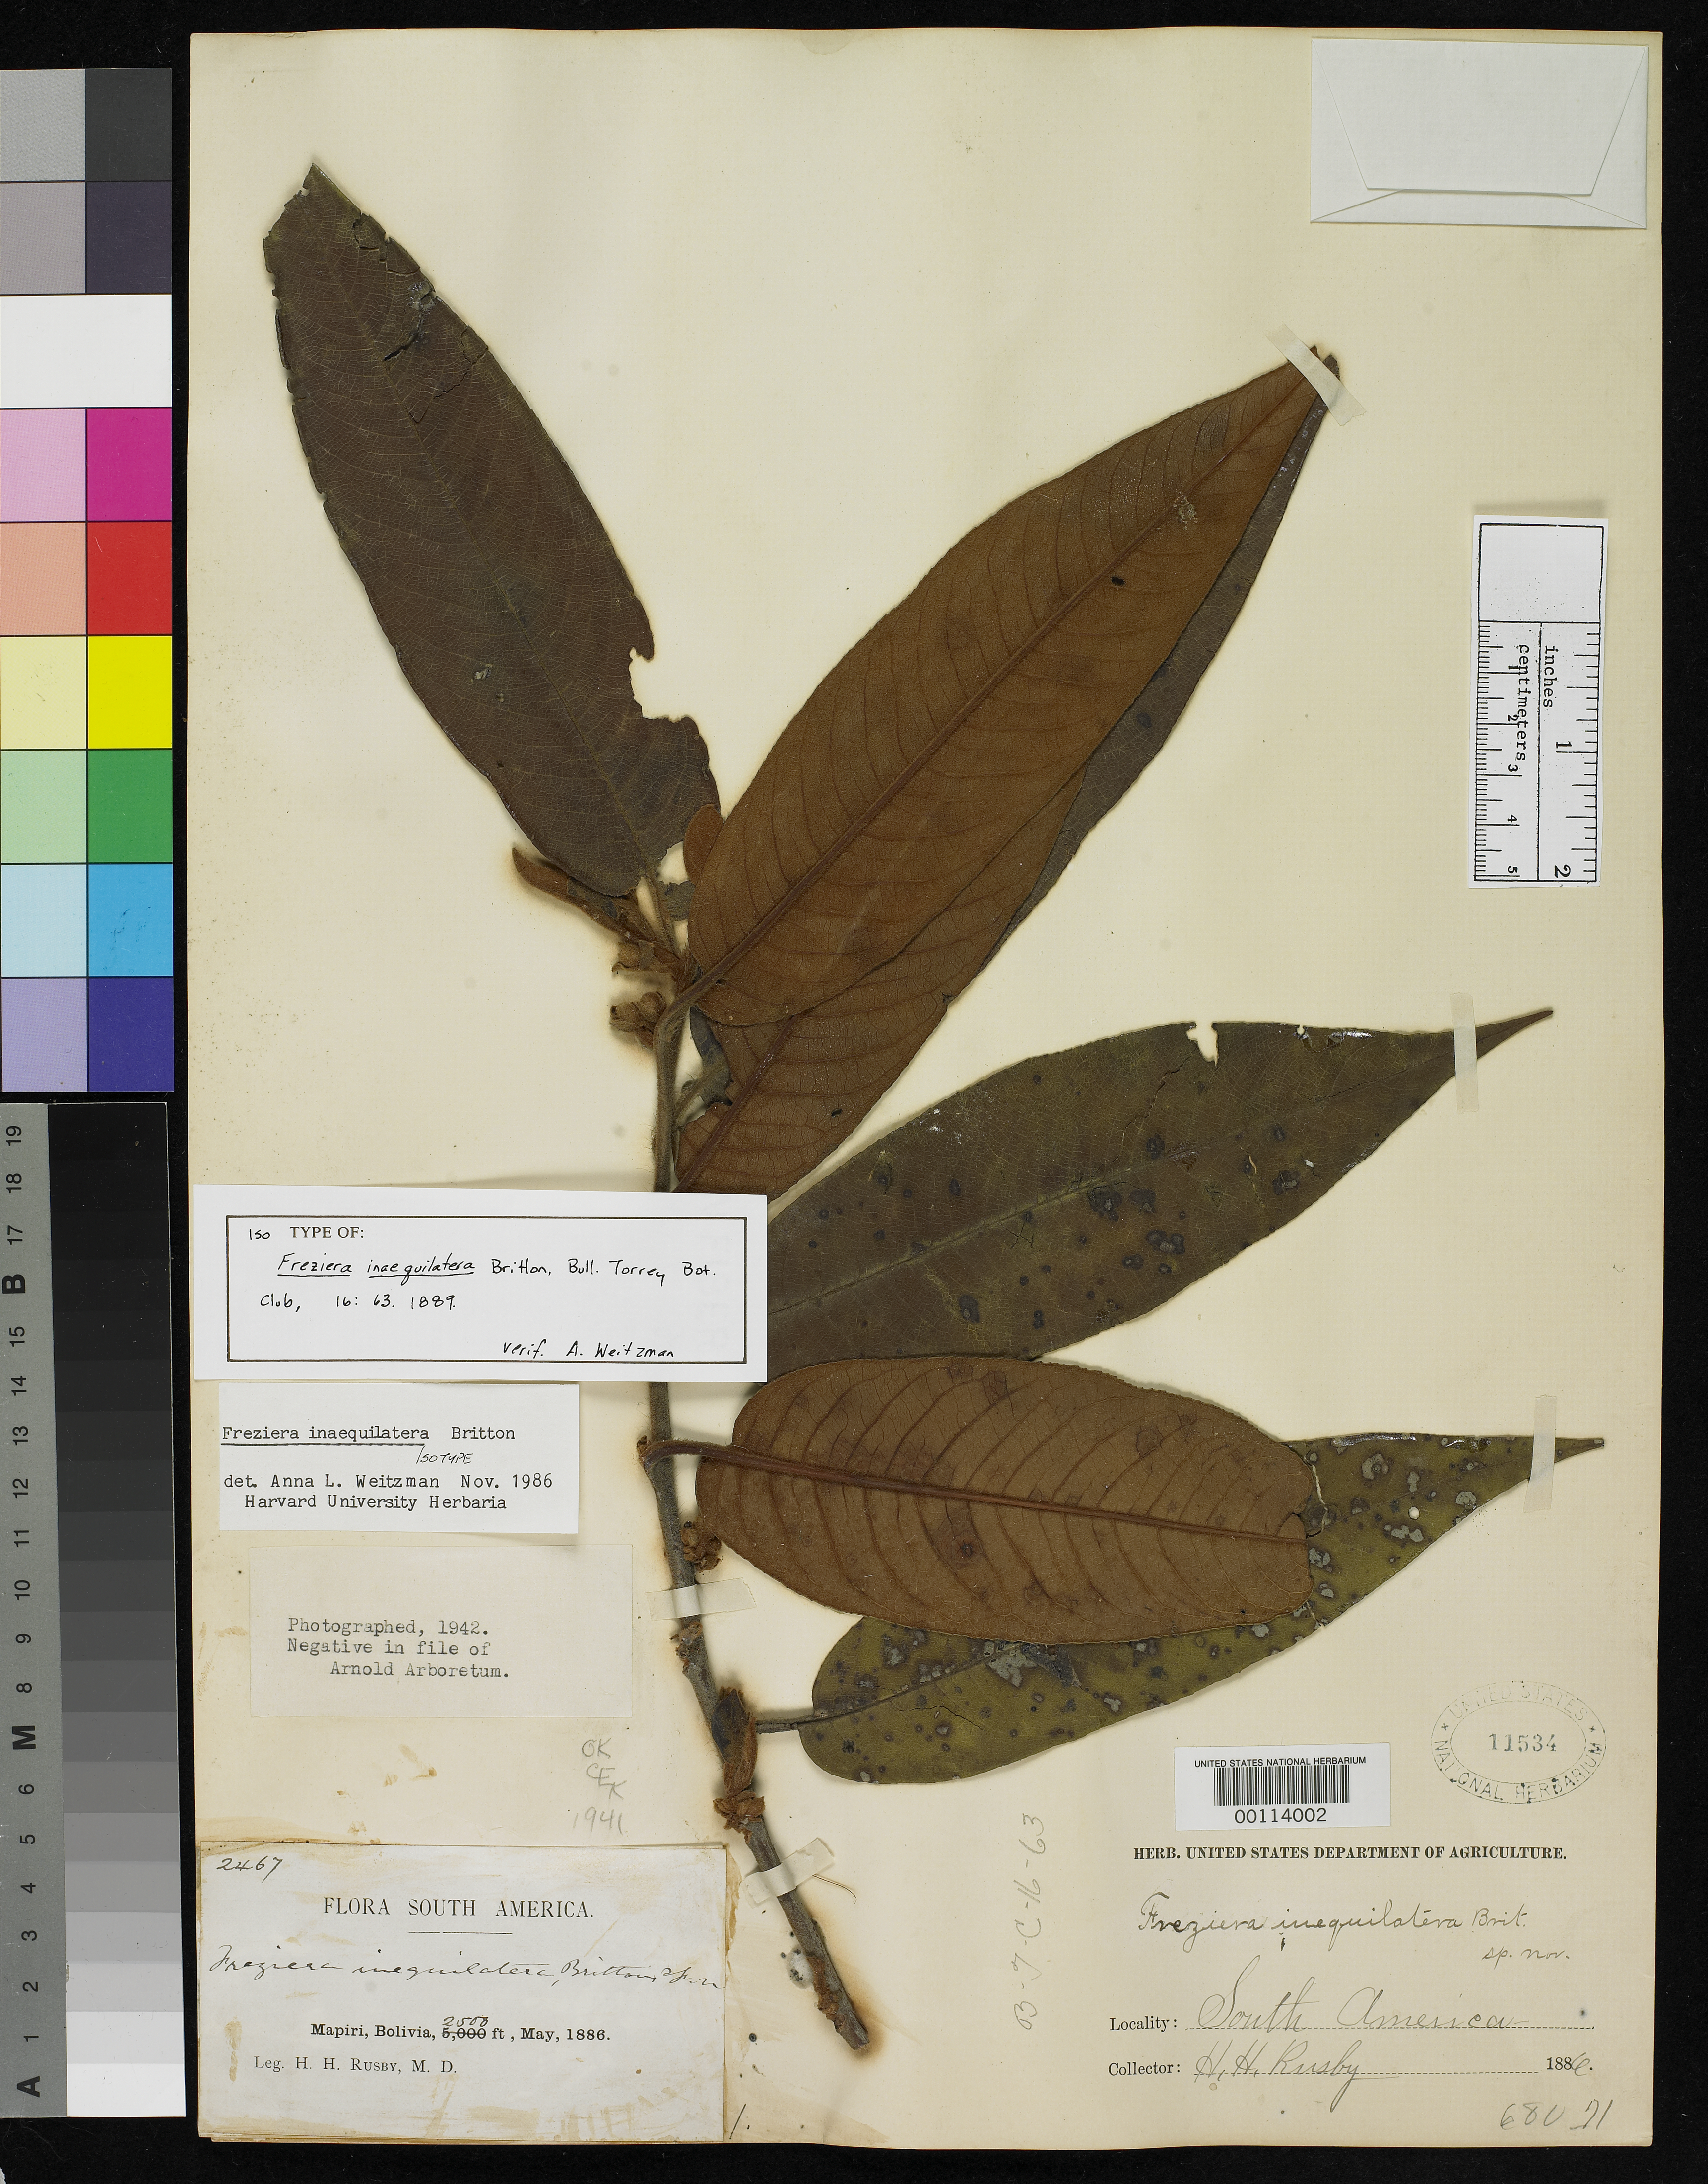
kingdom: Plantae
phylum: Tracheophyta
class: Magnoliopsida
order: Ericales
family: Pentaphylacaceae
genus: Freziera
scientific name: Freziera inaequilatera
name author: Britton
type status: Isotype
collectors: H. H. Rusby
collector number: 2467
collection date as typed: May 1886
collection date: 1886-05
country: Bolivia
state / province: La Páz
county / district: Larecaja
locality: Mapiri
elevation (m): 762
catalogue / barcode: US 11534